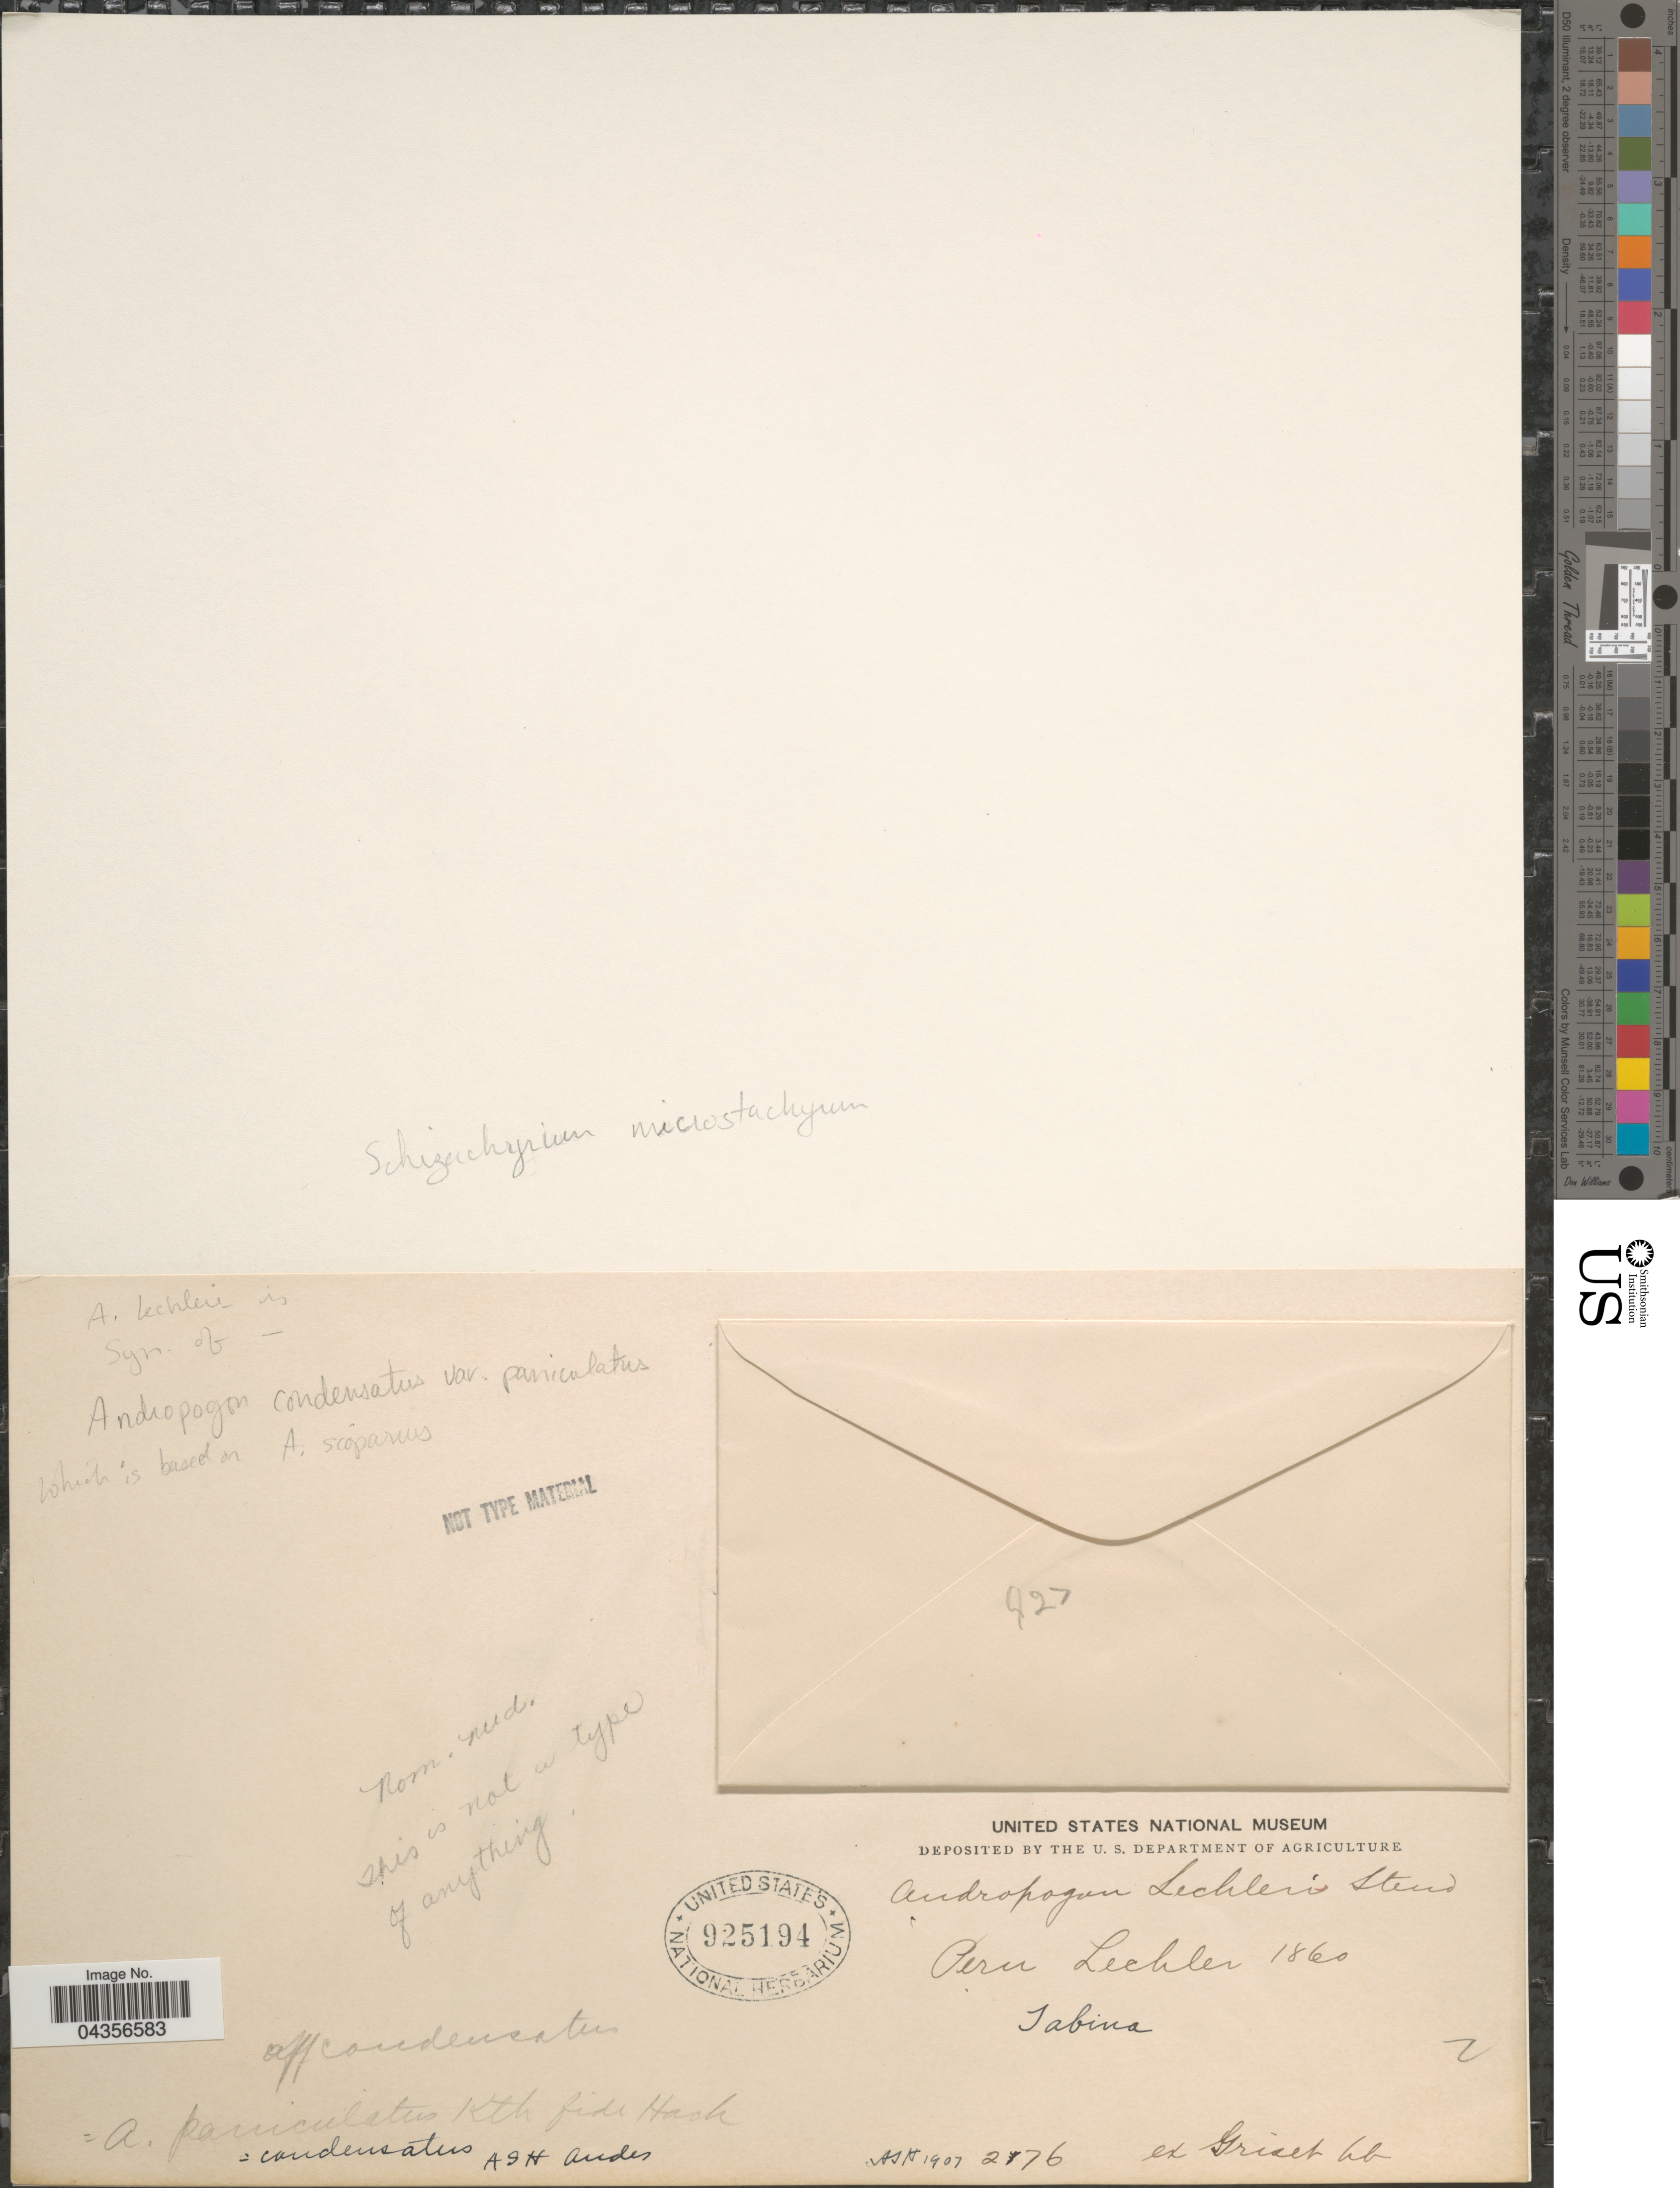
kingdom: Plantae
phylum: Tracheophyta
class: Liliopsida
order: Poales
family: Poaceae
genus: Schizachyrium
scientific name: Schizachyrium microstachyum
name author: (Desv. ex Ham.) Roseng. et al.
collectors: -. Lechler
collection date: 1860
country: Peru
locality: Tabina [unsure placement]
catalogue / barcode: US 925194